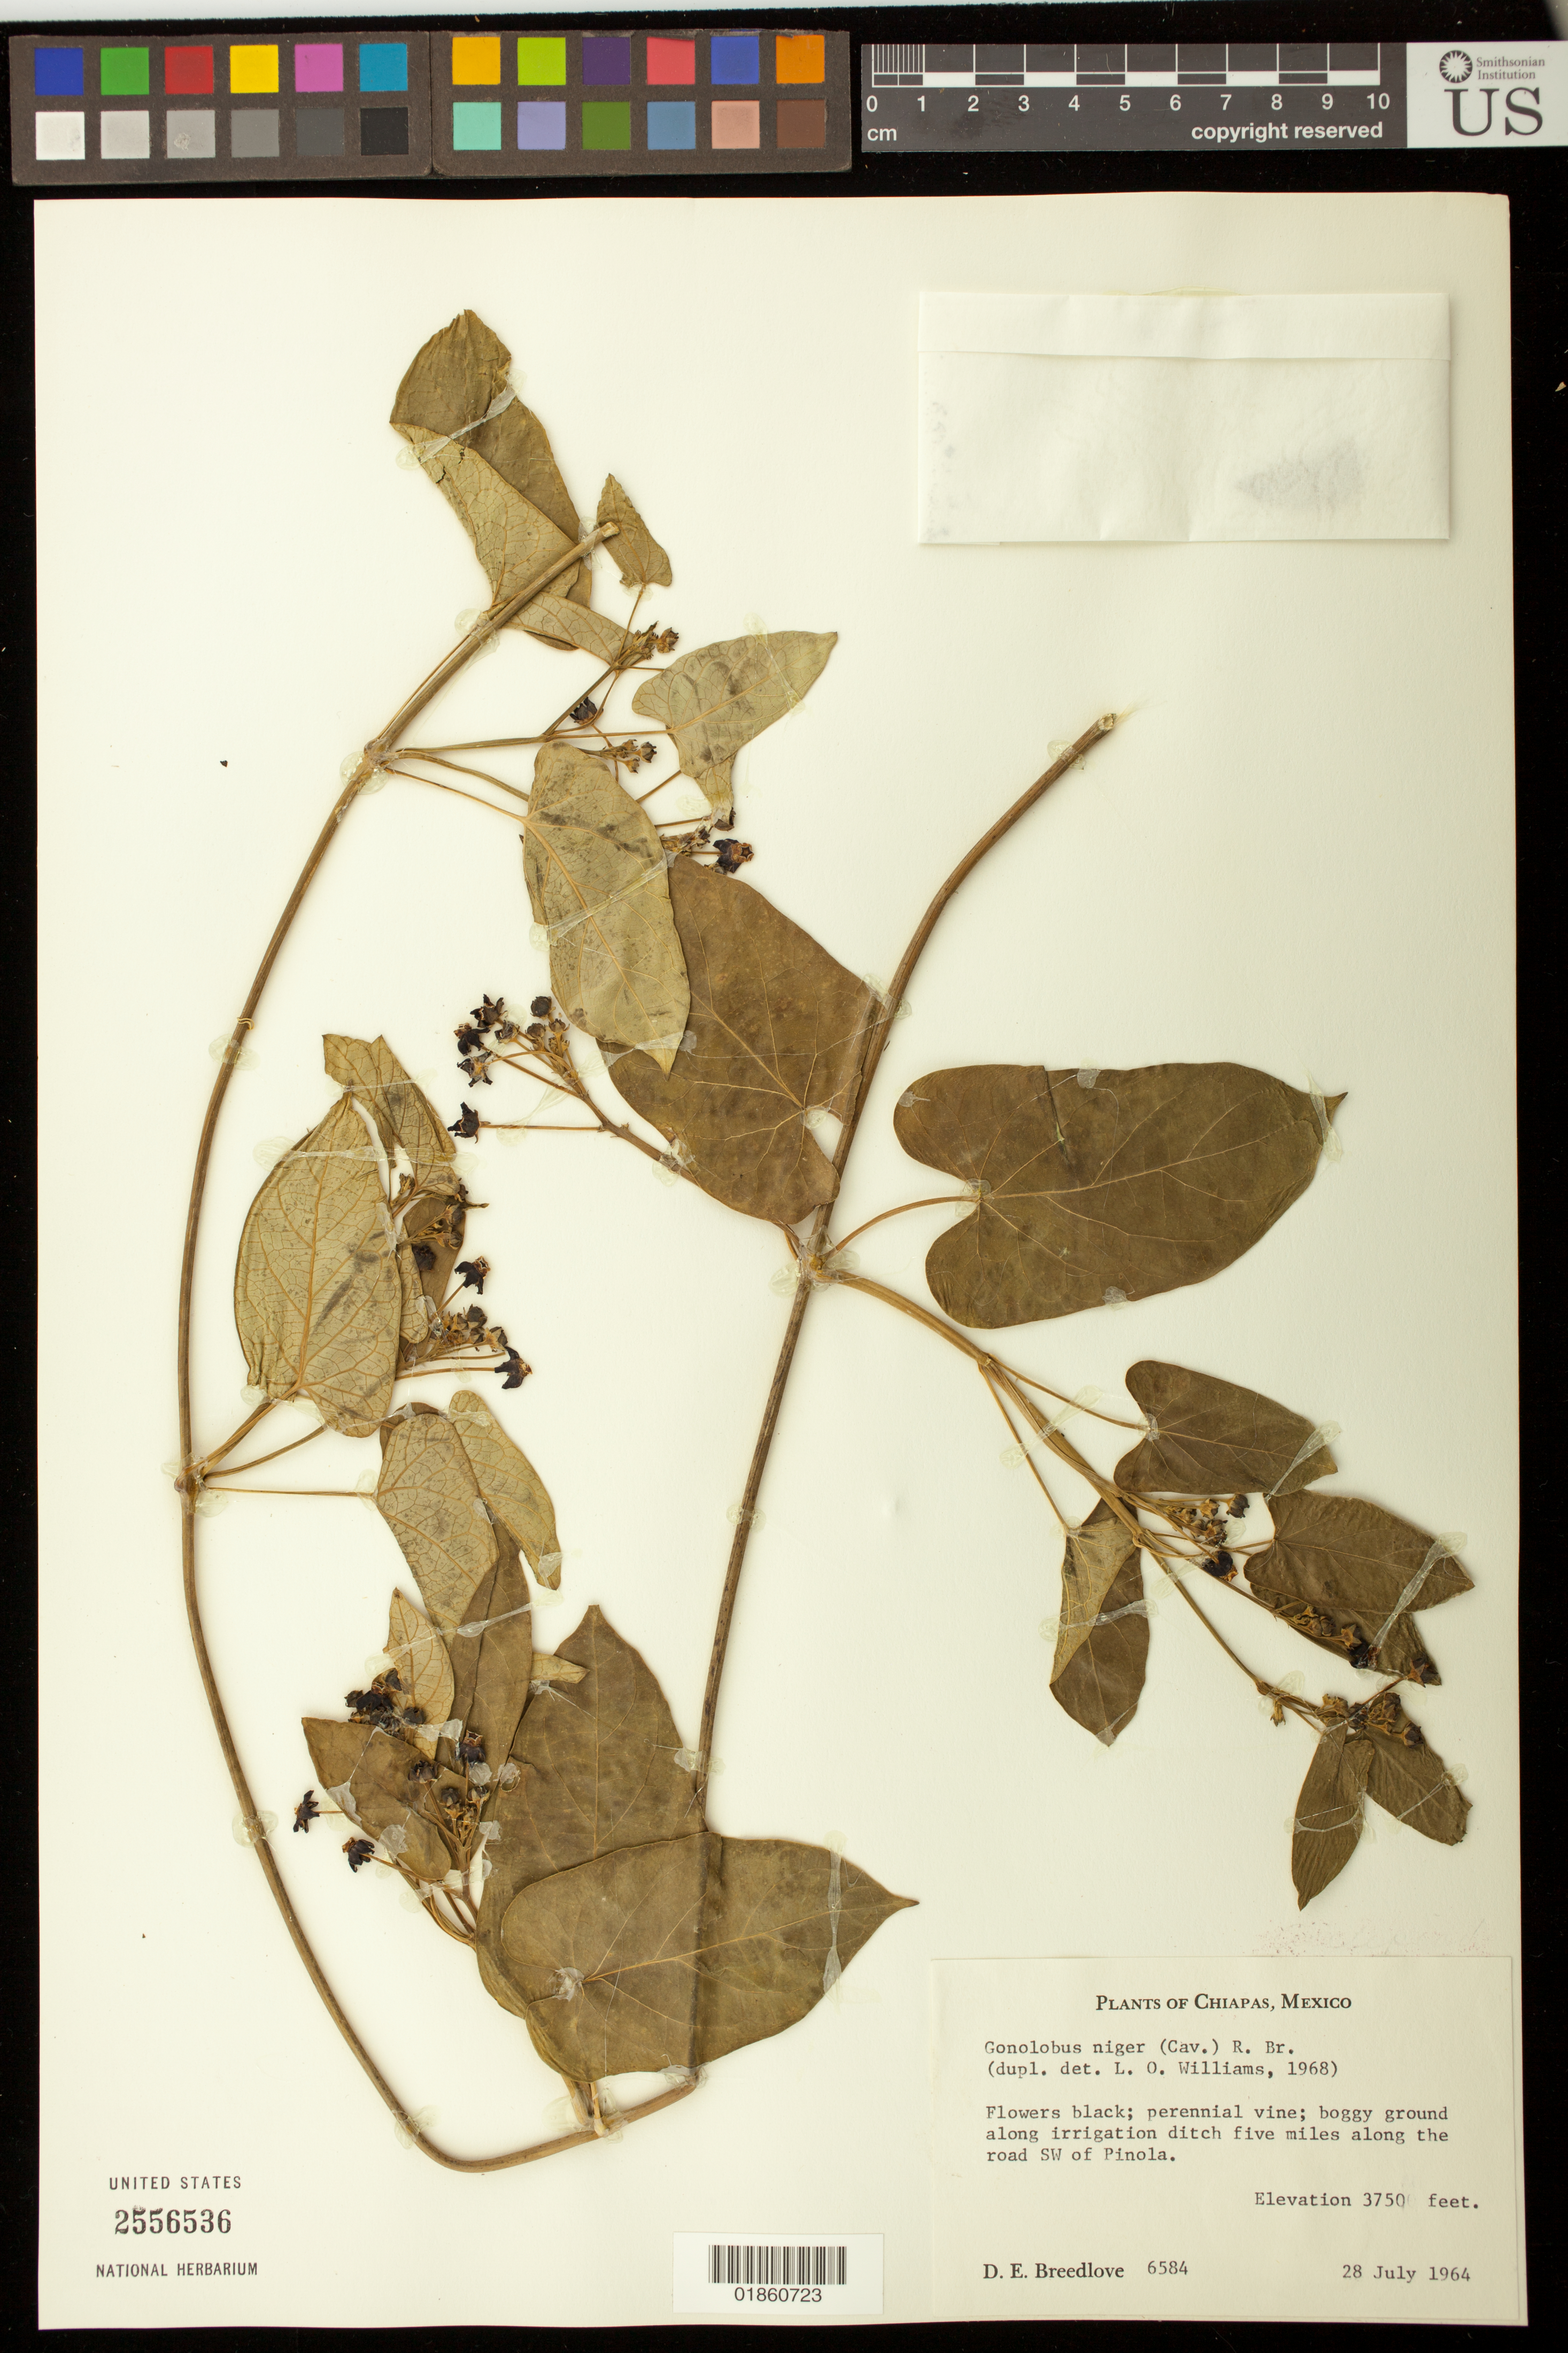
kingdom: Plantae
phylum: Tracheophyta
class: Magnoliopsida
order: Gentianales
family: Apocynaceae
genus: Gonolobus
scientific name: Gonolobus niger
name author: (Cav.) R. Br. ex Schult.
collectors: D. E. Breedlove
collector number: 6584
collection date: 1964-07-28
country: Mexico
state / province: Chiapas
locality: Five miles along the road SW of Pinola.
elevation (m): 1143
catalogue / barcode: US 2556536